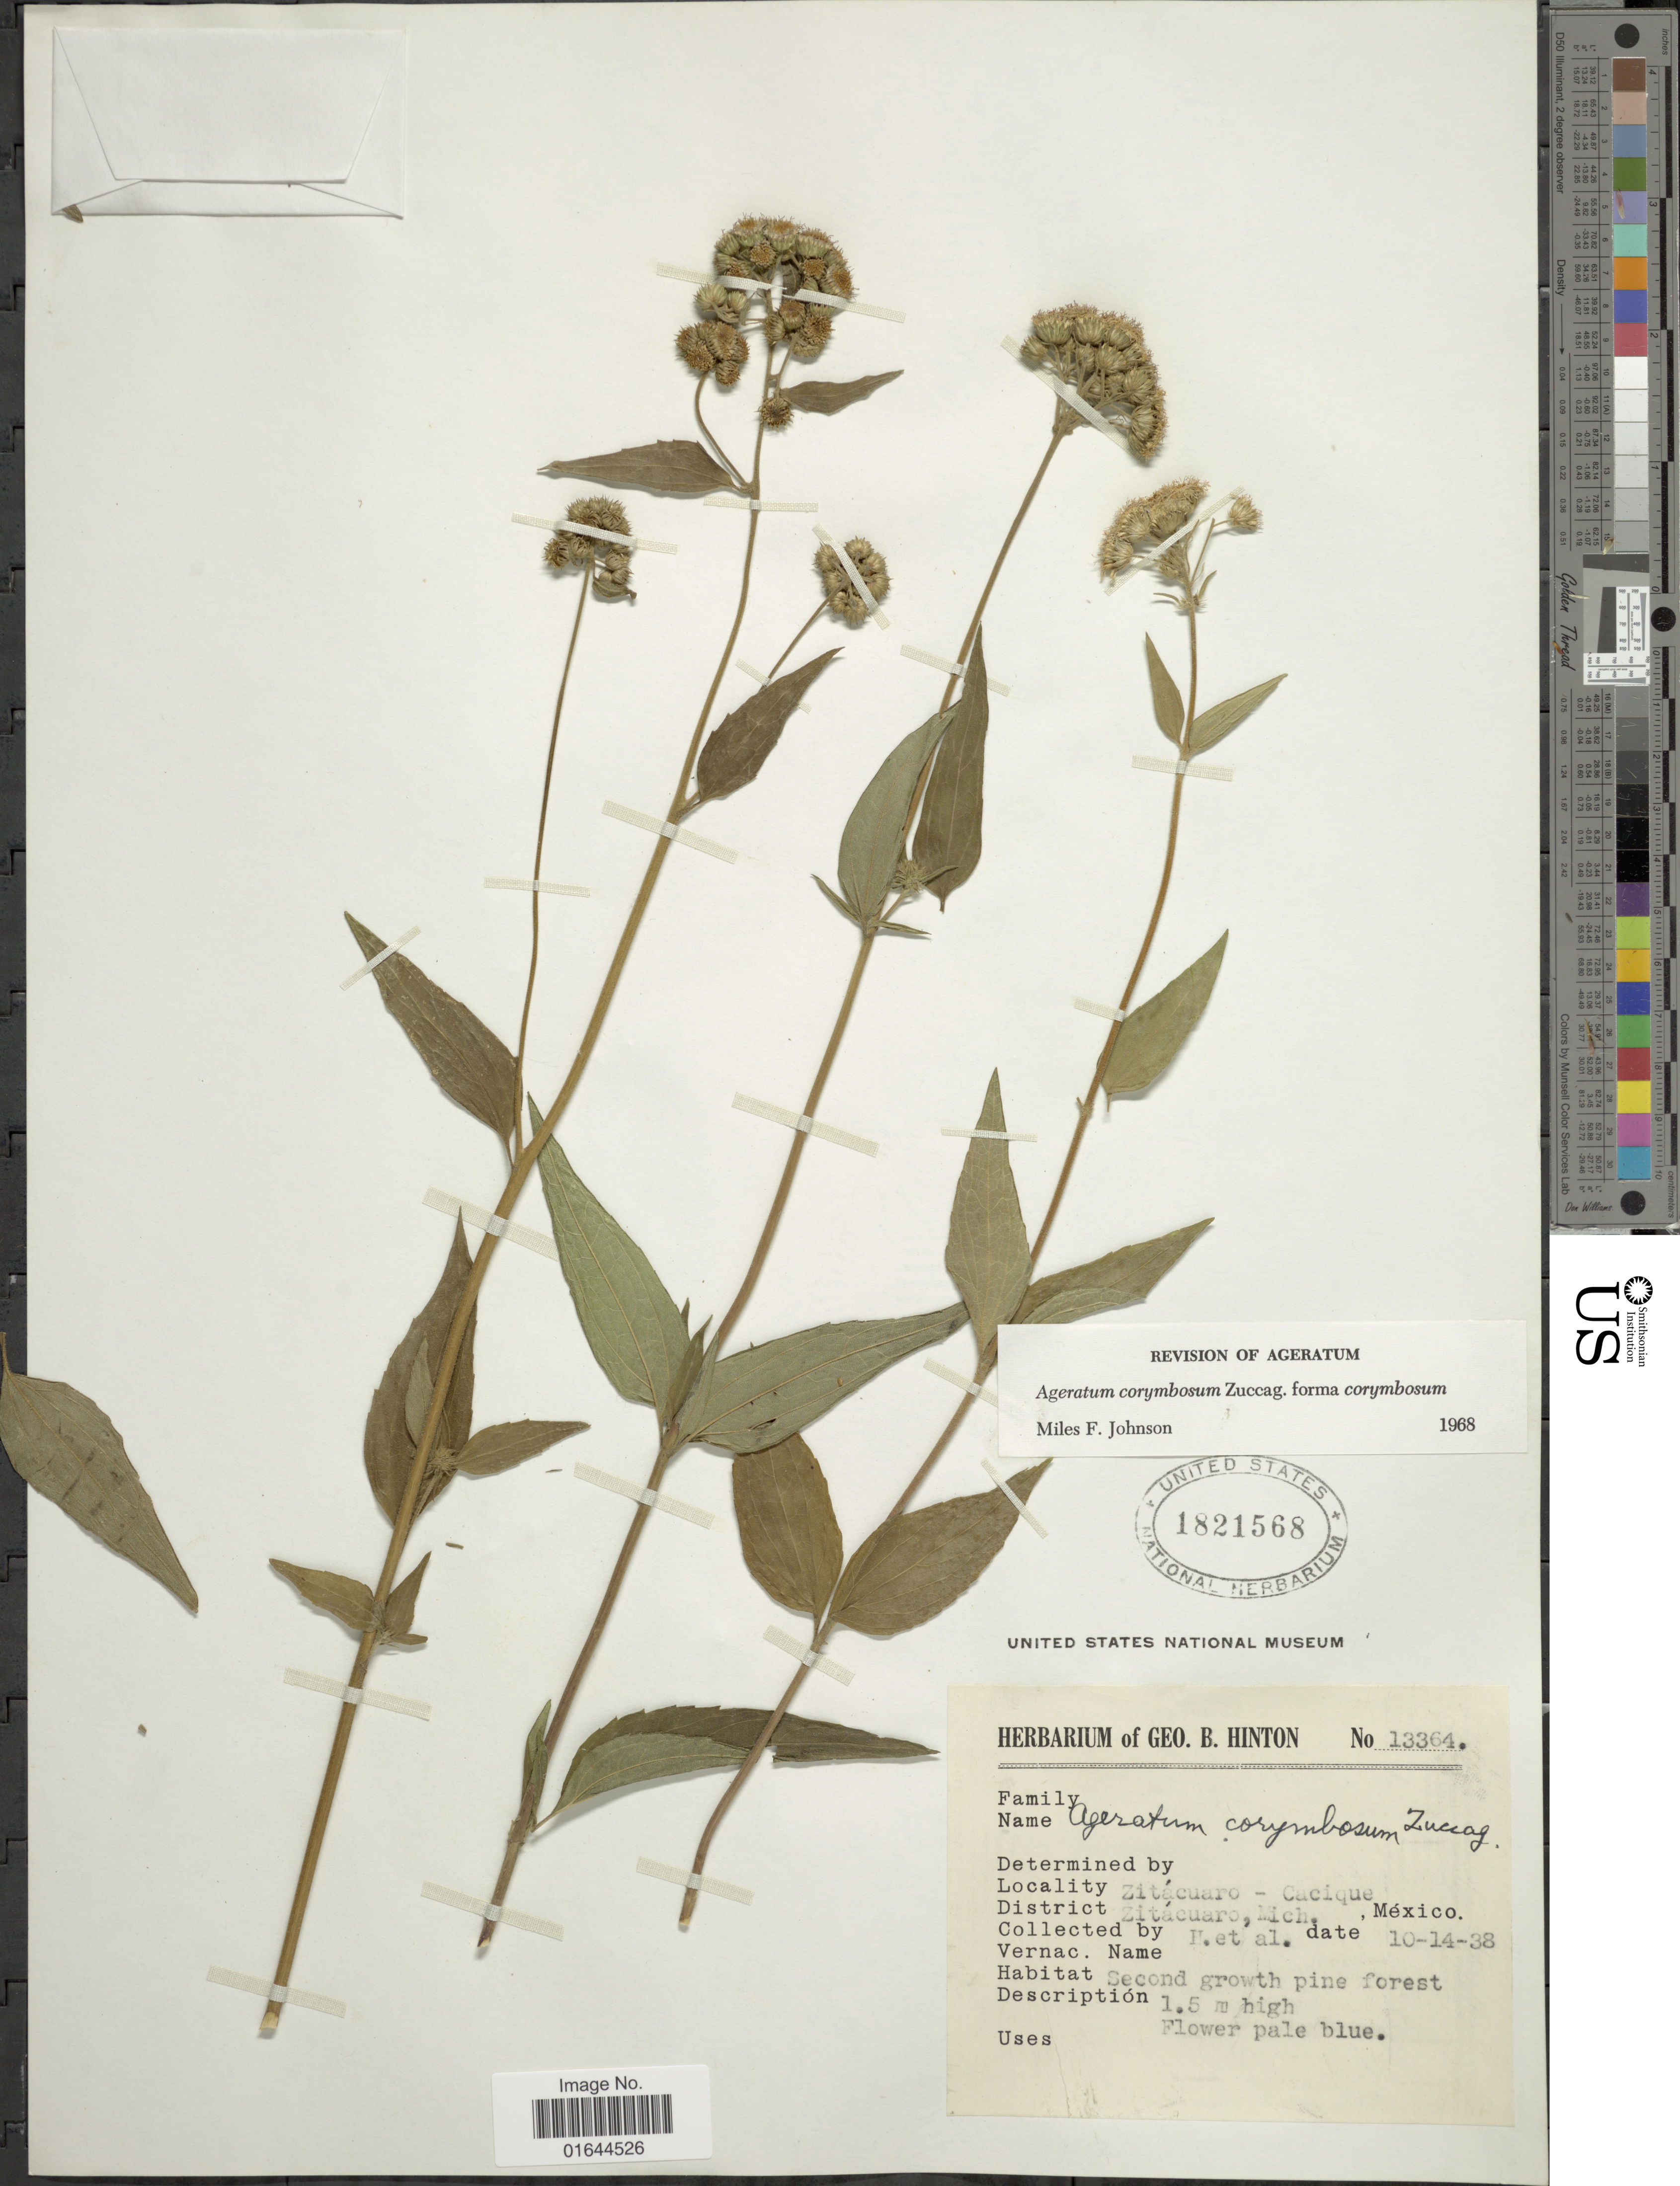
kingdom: Plantae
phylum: Tracheophyta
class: Magnoliopsida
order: Asterales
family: Asteraceae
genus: Ageratum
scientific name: Ageratum corymbosum f. corymbosum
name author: Zuccagni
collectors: G. B. Hinton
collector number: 13364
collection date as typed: Transcribed d/m/y: 14/10/38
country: Mexico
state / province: Michoacán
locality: Zitacuaro-Cacique, District zitacuaro, Mich, Mexico.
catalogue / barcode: US 1821568